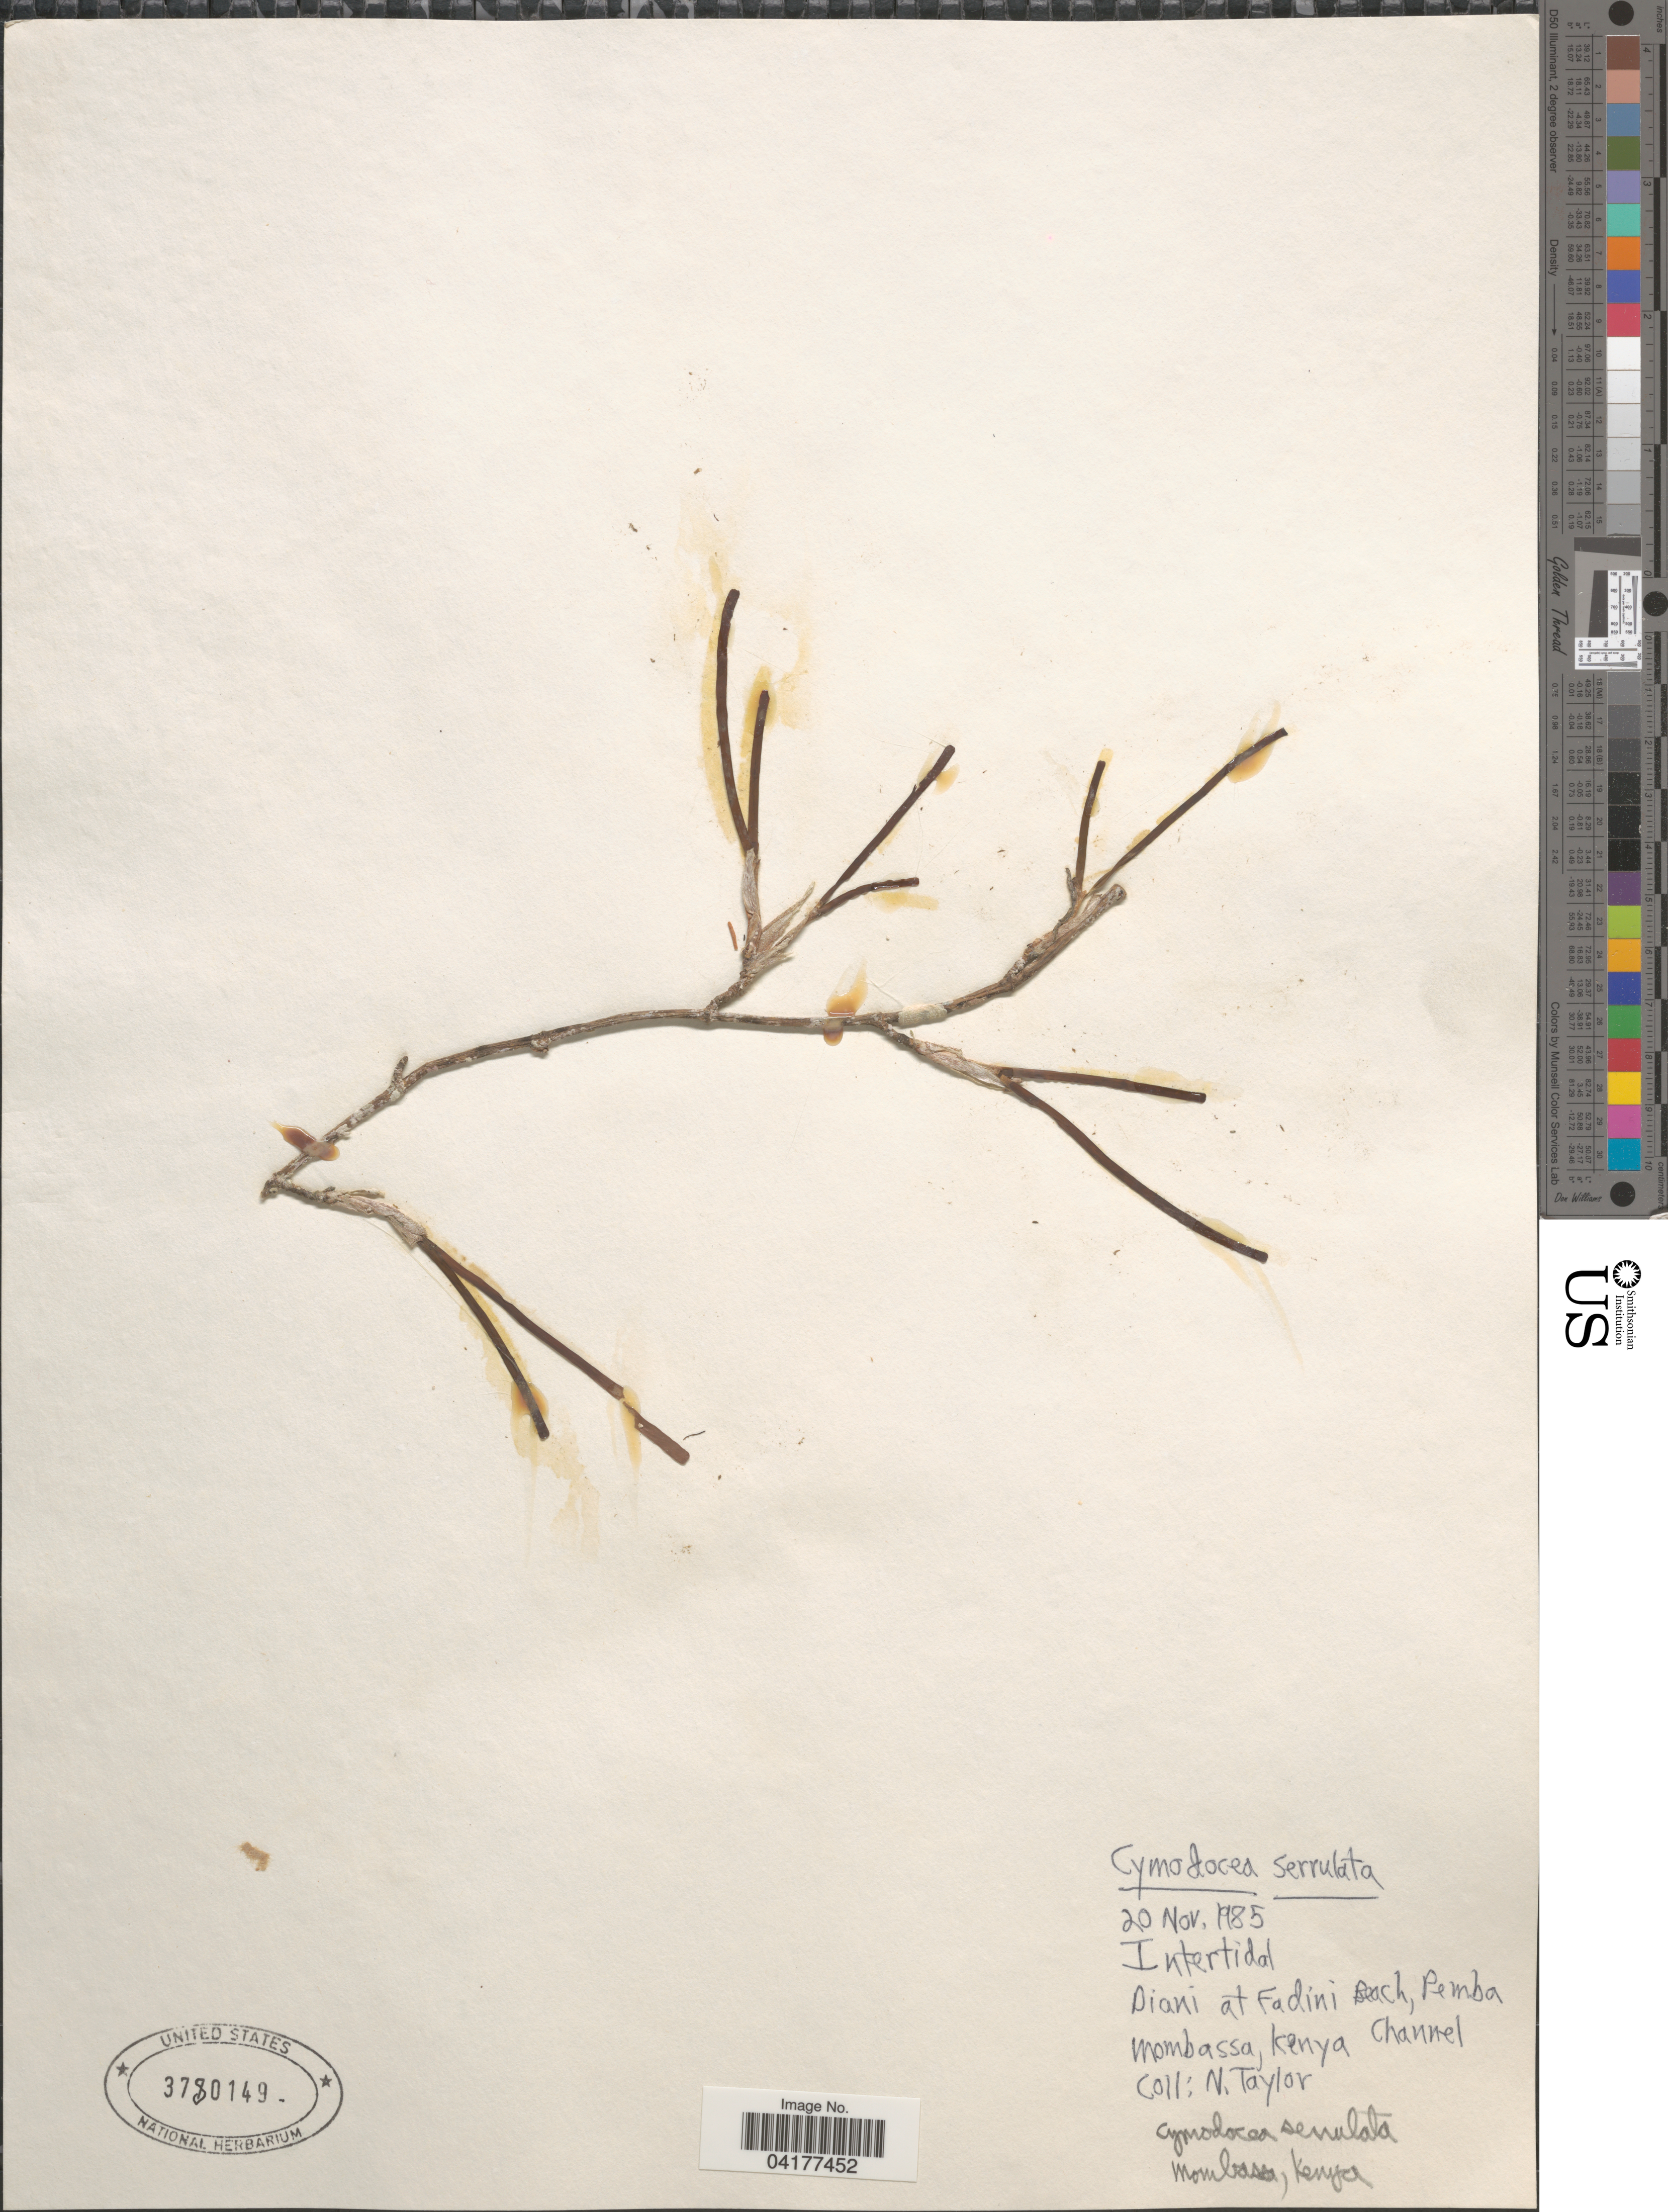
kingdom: Plantae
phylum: Tracheophyta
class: Liliopsida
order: Alismatales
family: Cymodoceaceae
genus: Cymodocea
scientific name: Cymodocea serrulata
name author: (R. Br.) Magnus & Ashers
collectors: N. Taylor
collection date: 1985-11-20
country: Kenya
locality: Diani at Fadini Beach, Pemba Channel. Mombassa.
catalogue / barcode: US 3780149